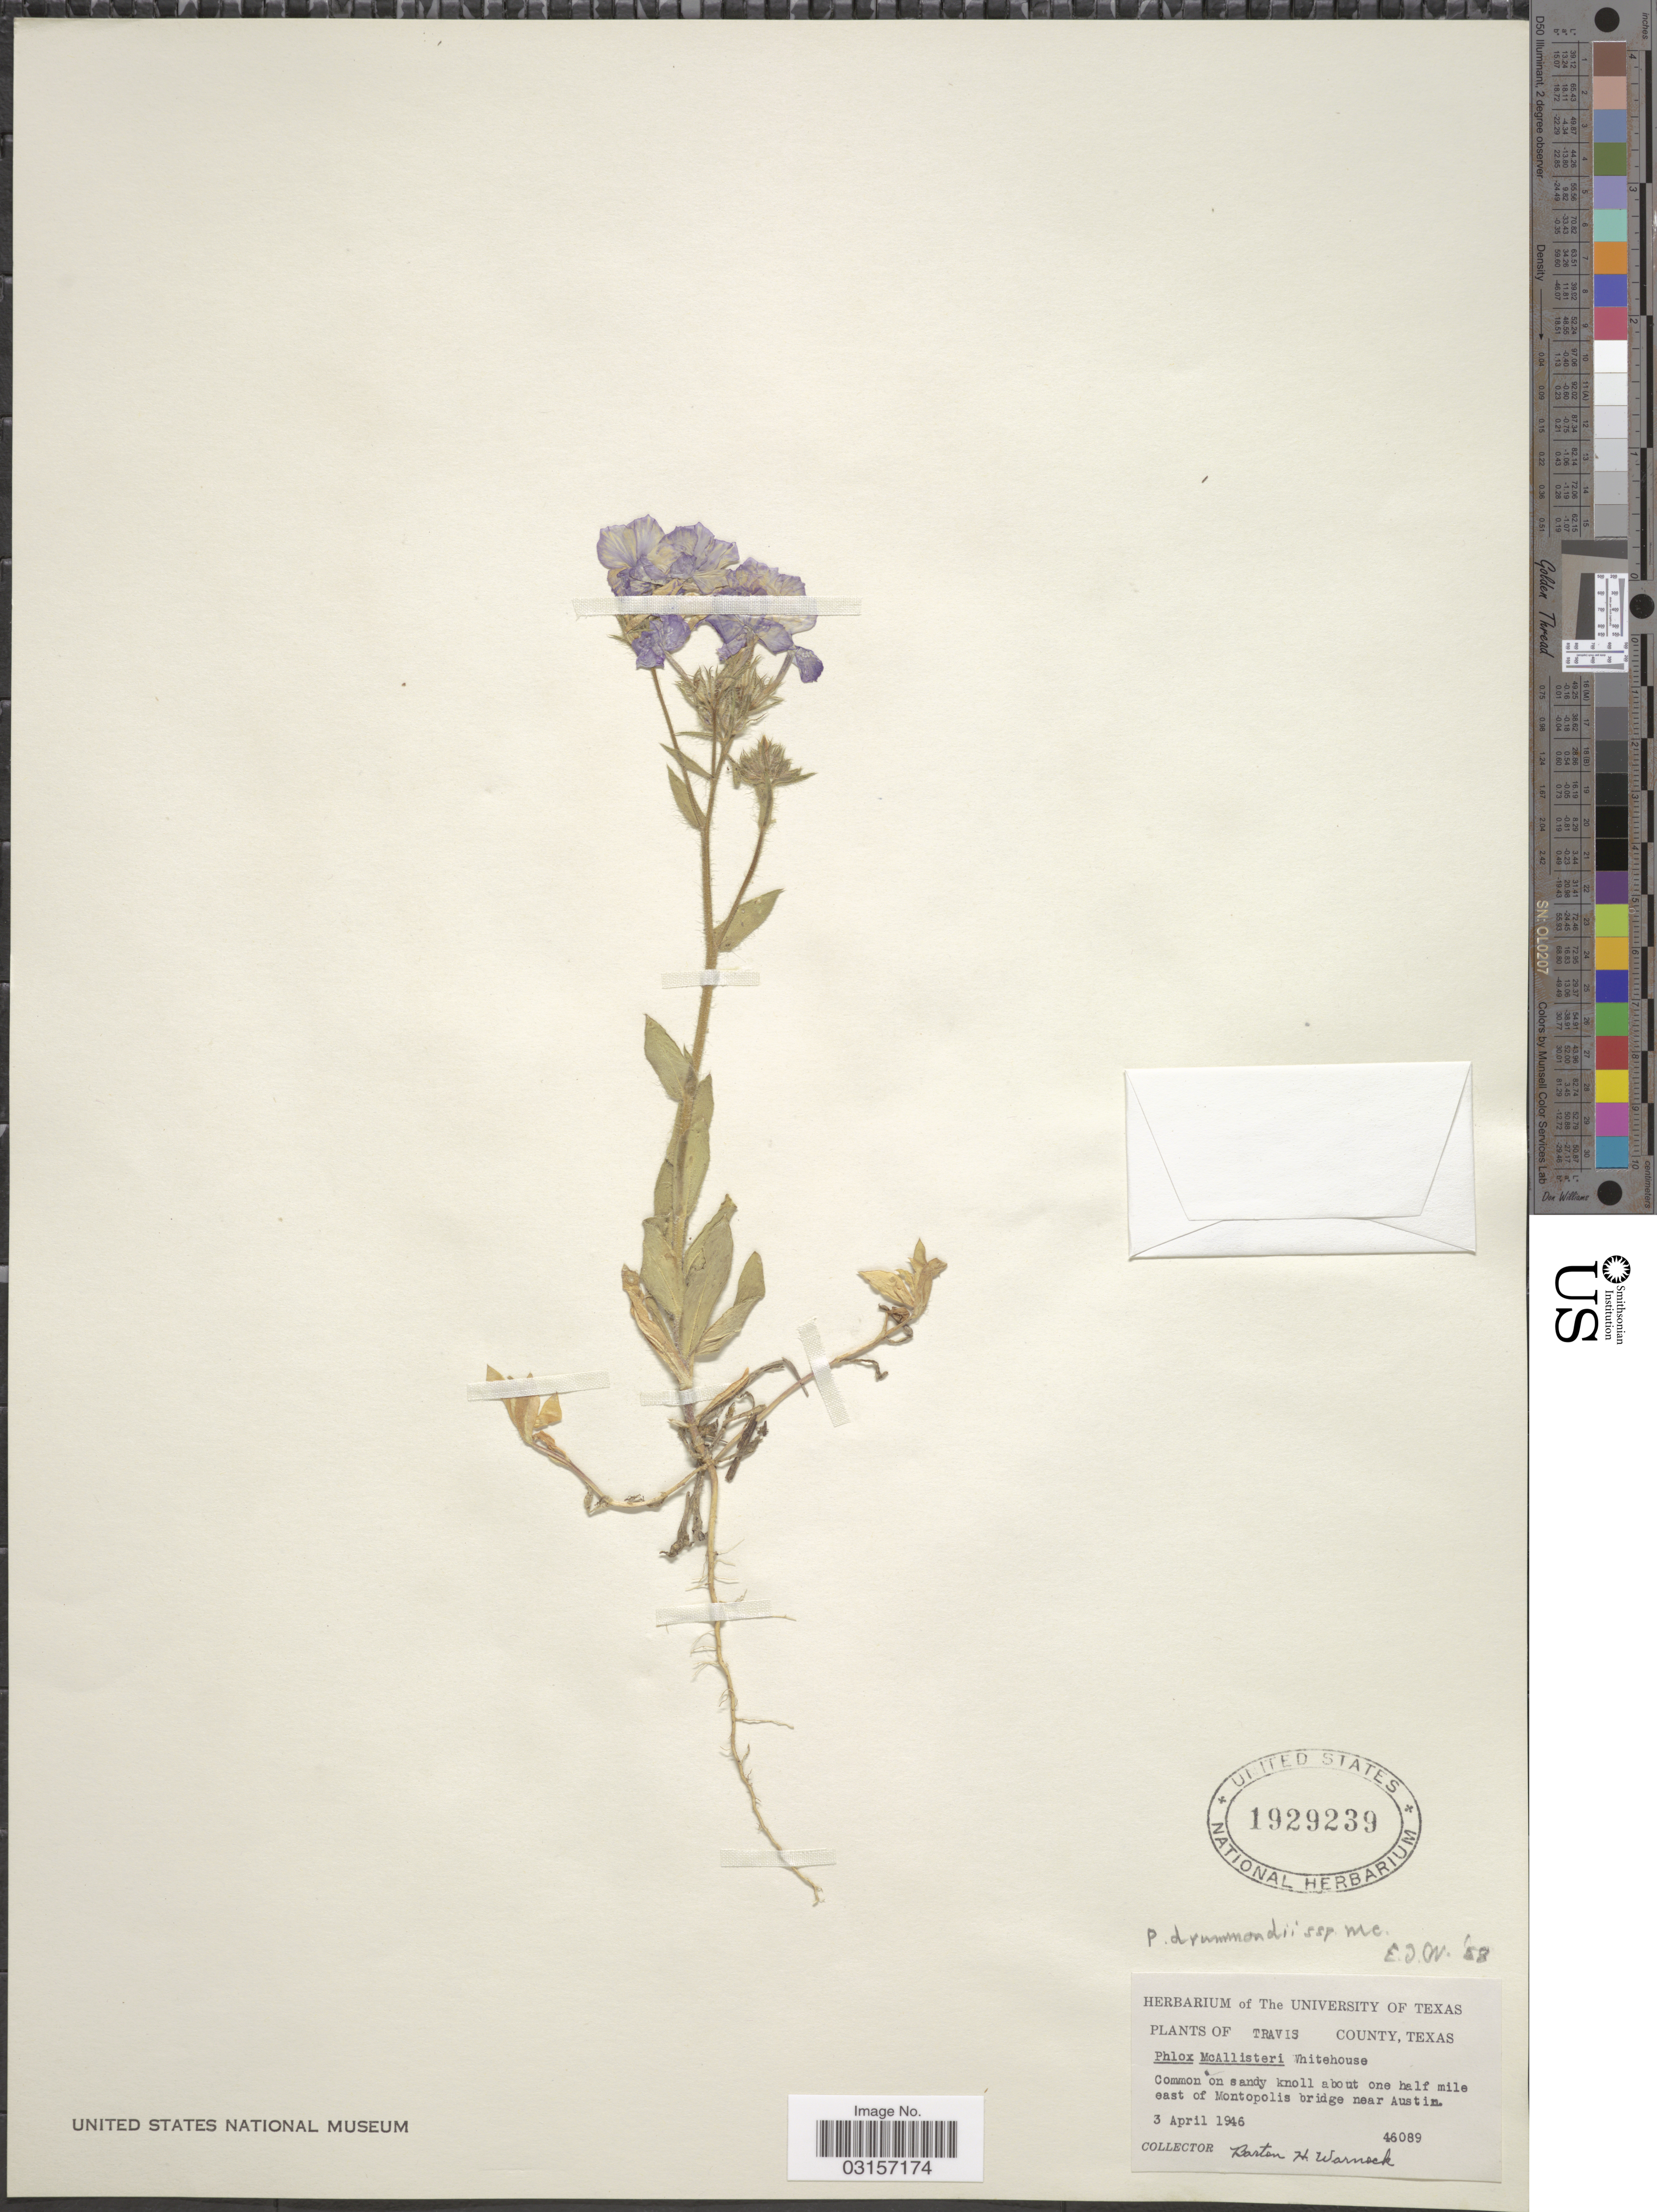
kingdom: Plantae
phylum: Tracheophyta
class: Magnoliopsida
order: Ericales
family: Polemoniaceae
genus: Phlox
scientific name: Phlox drummondii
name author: Hook.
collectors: B. H. Warnock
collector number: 46089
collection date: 1946-04-03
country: United States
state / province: Texas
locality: Travis County, Texas, Common on sandy knoll about one half mile east of Montopolis bridge near Austin.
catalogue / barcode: US 1929239